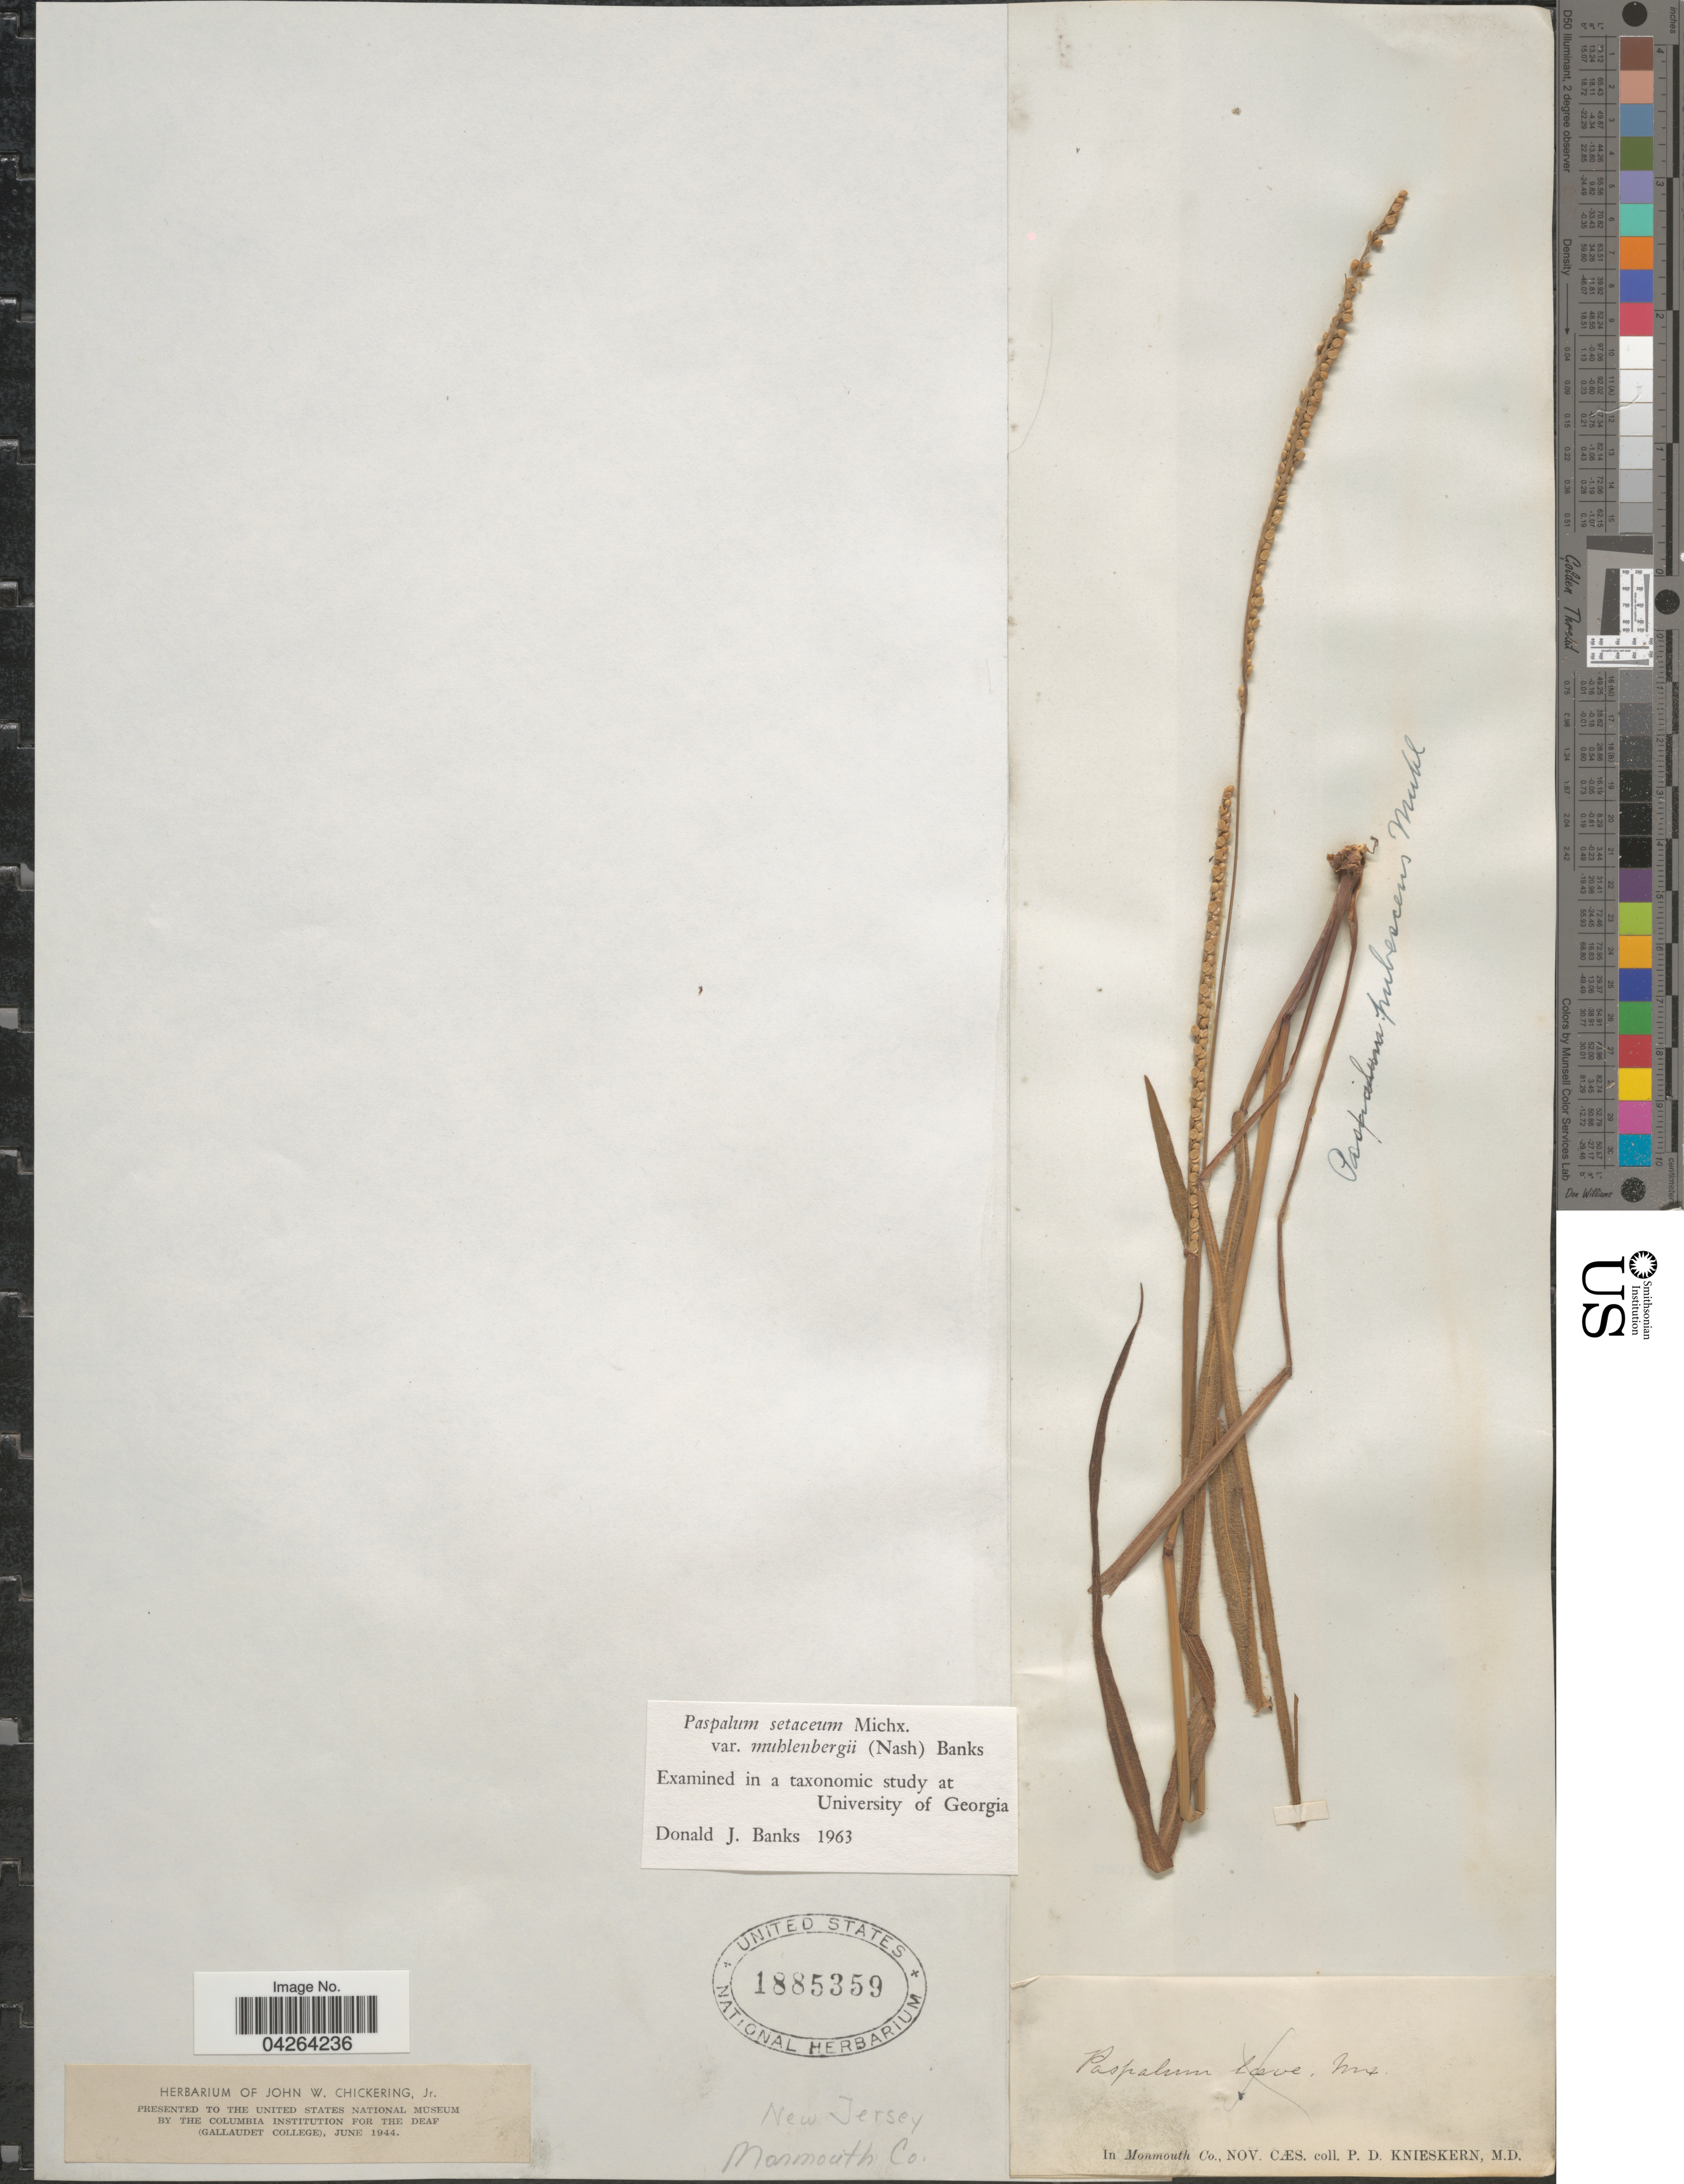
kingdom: Plantae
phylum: Tracheophyta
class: Liliopsida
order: Poales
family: Poaceae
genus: Paspalum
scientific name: Paspalum setaceum var. muhlenbergii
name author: (Nash) D.J. Banks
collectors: P. D. Knieskern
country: United States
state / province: New Jersey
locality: In Monmouth Co.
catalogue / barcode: US 1885359